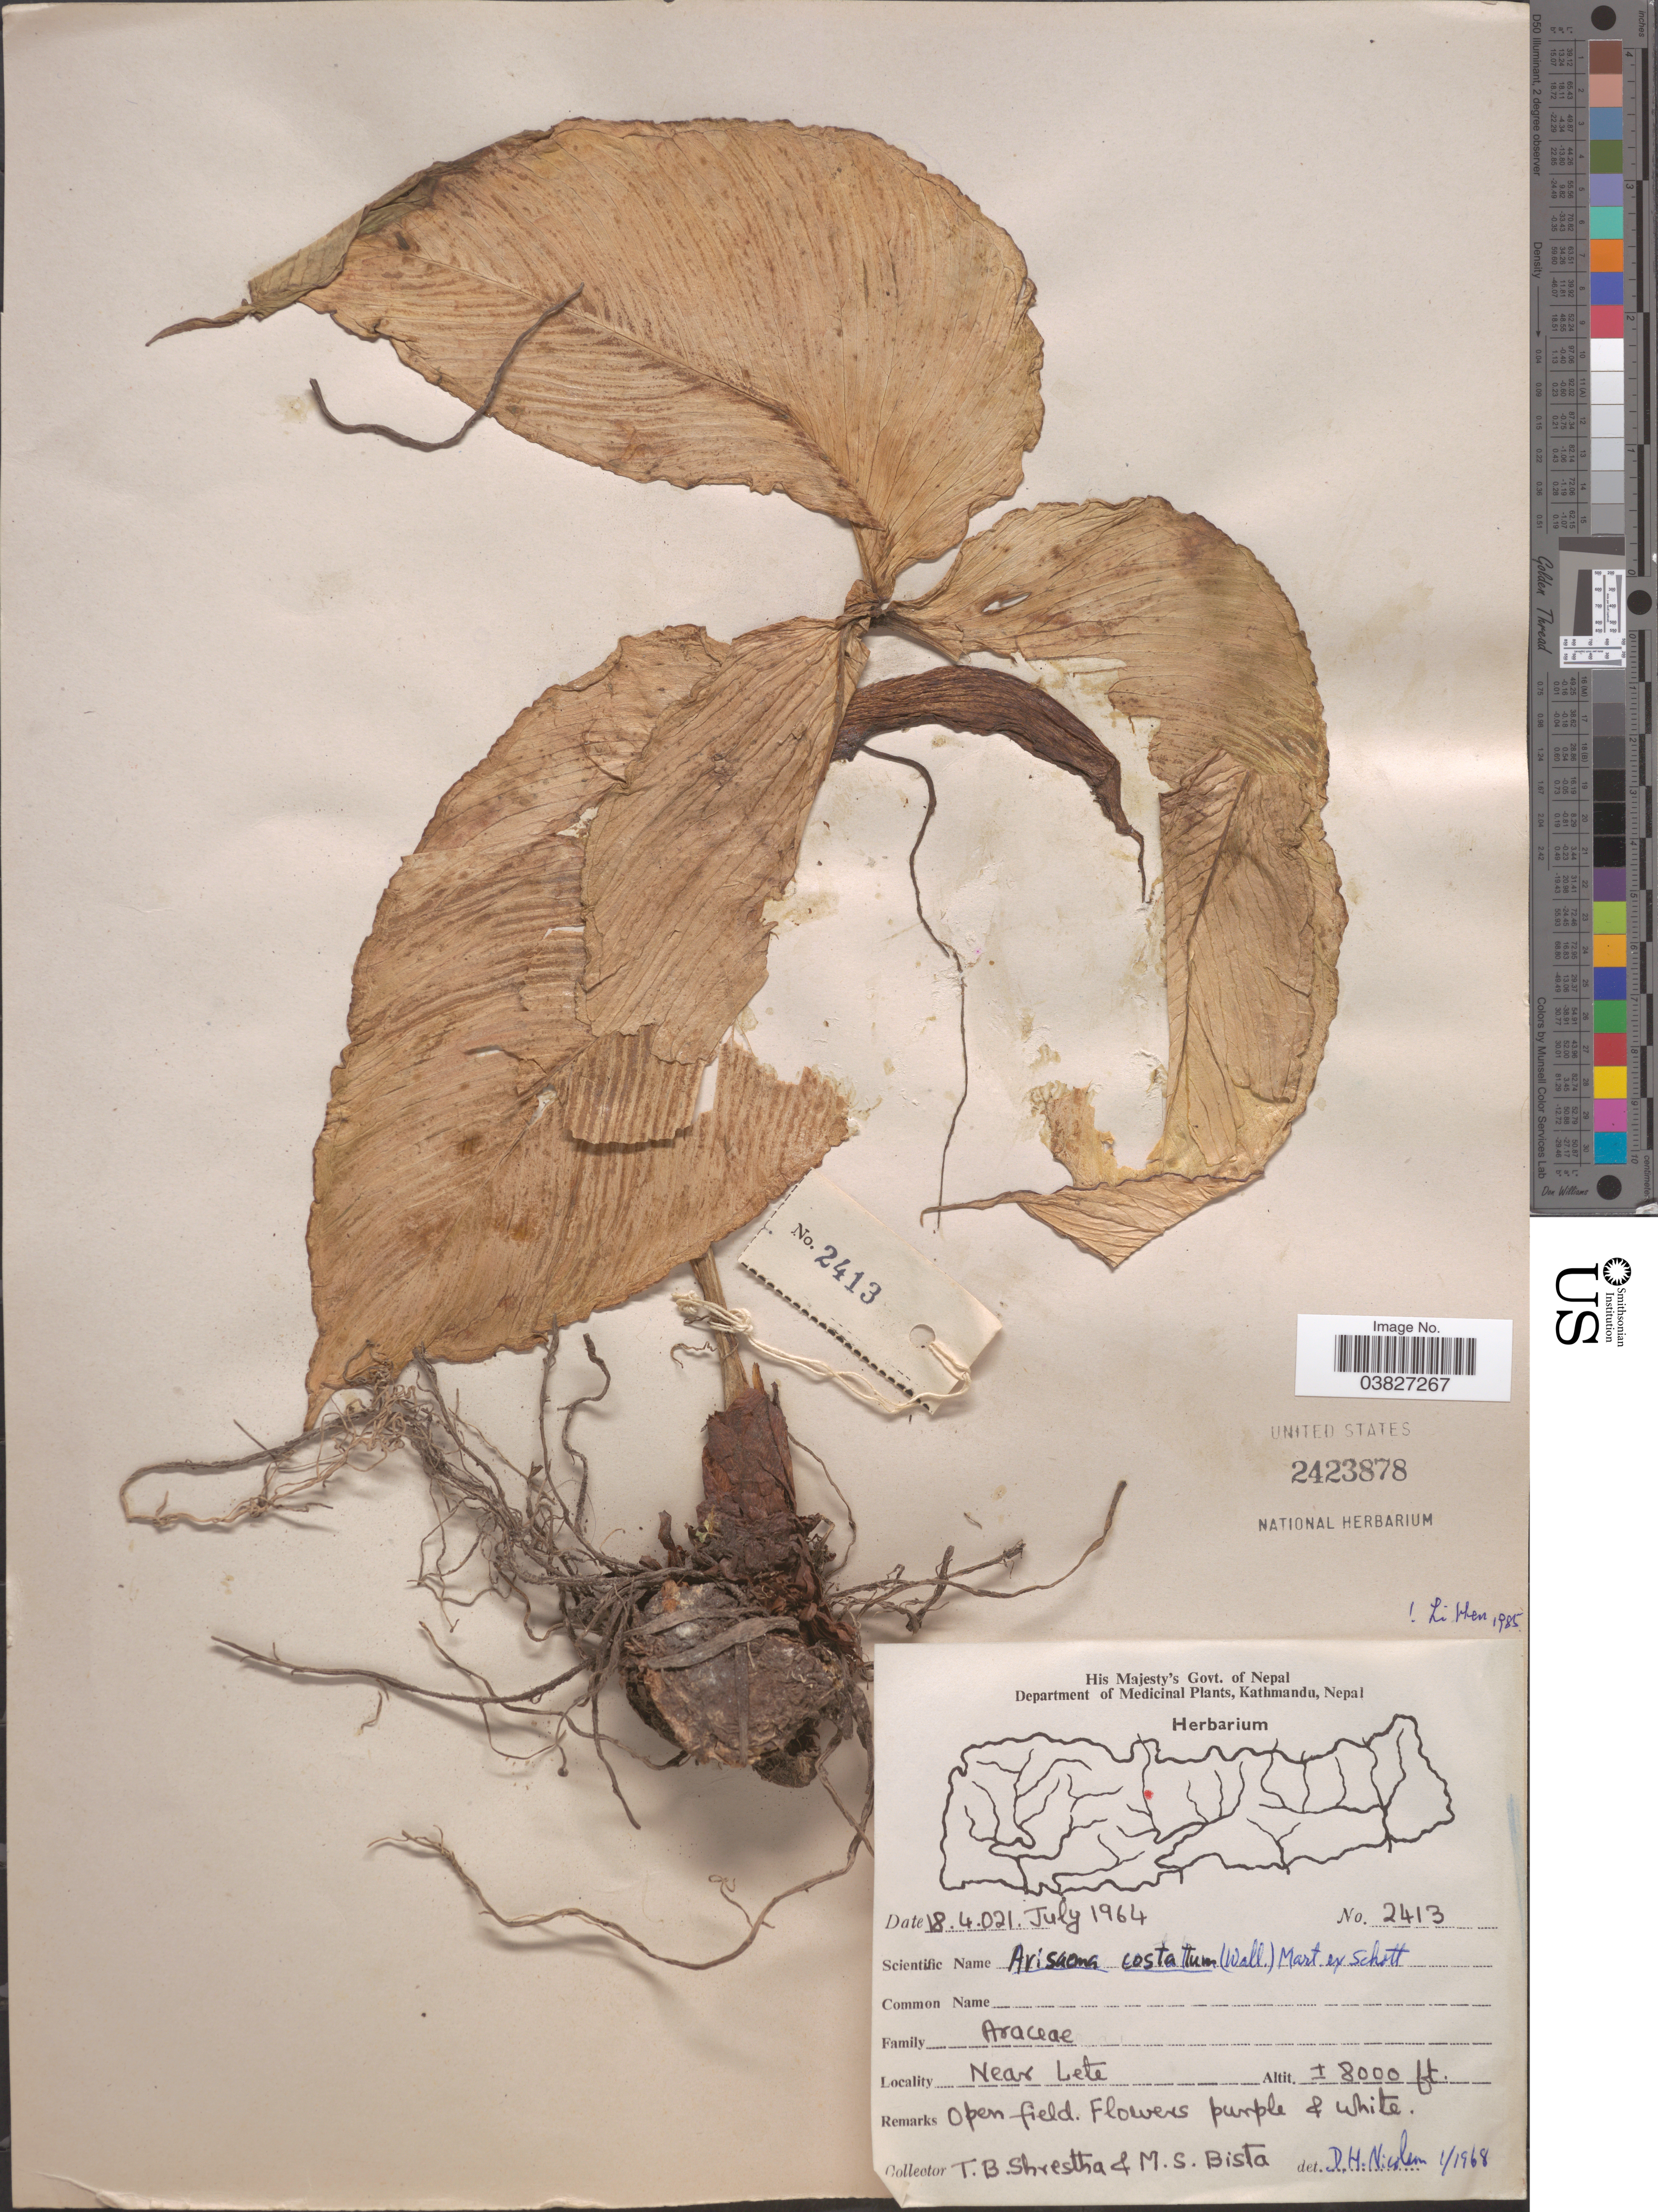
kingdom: Plantae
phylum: Tracheophyta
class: Liliopsida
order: Alismatales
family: Araceae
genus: Arisaema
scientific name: Arisaema costatum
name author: (Wall.) Mart.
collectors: T. B. Shrestha & M. Bista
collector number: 2413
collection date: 1964-07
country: Nepal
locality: Near Lete.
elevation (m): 2438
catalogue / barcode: US 2423878